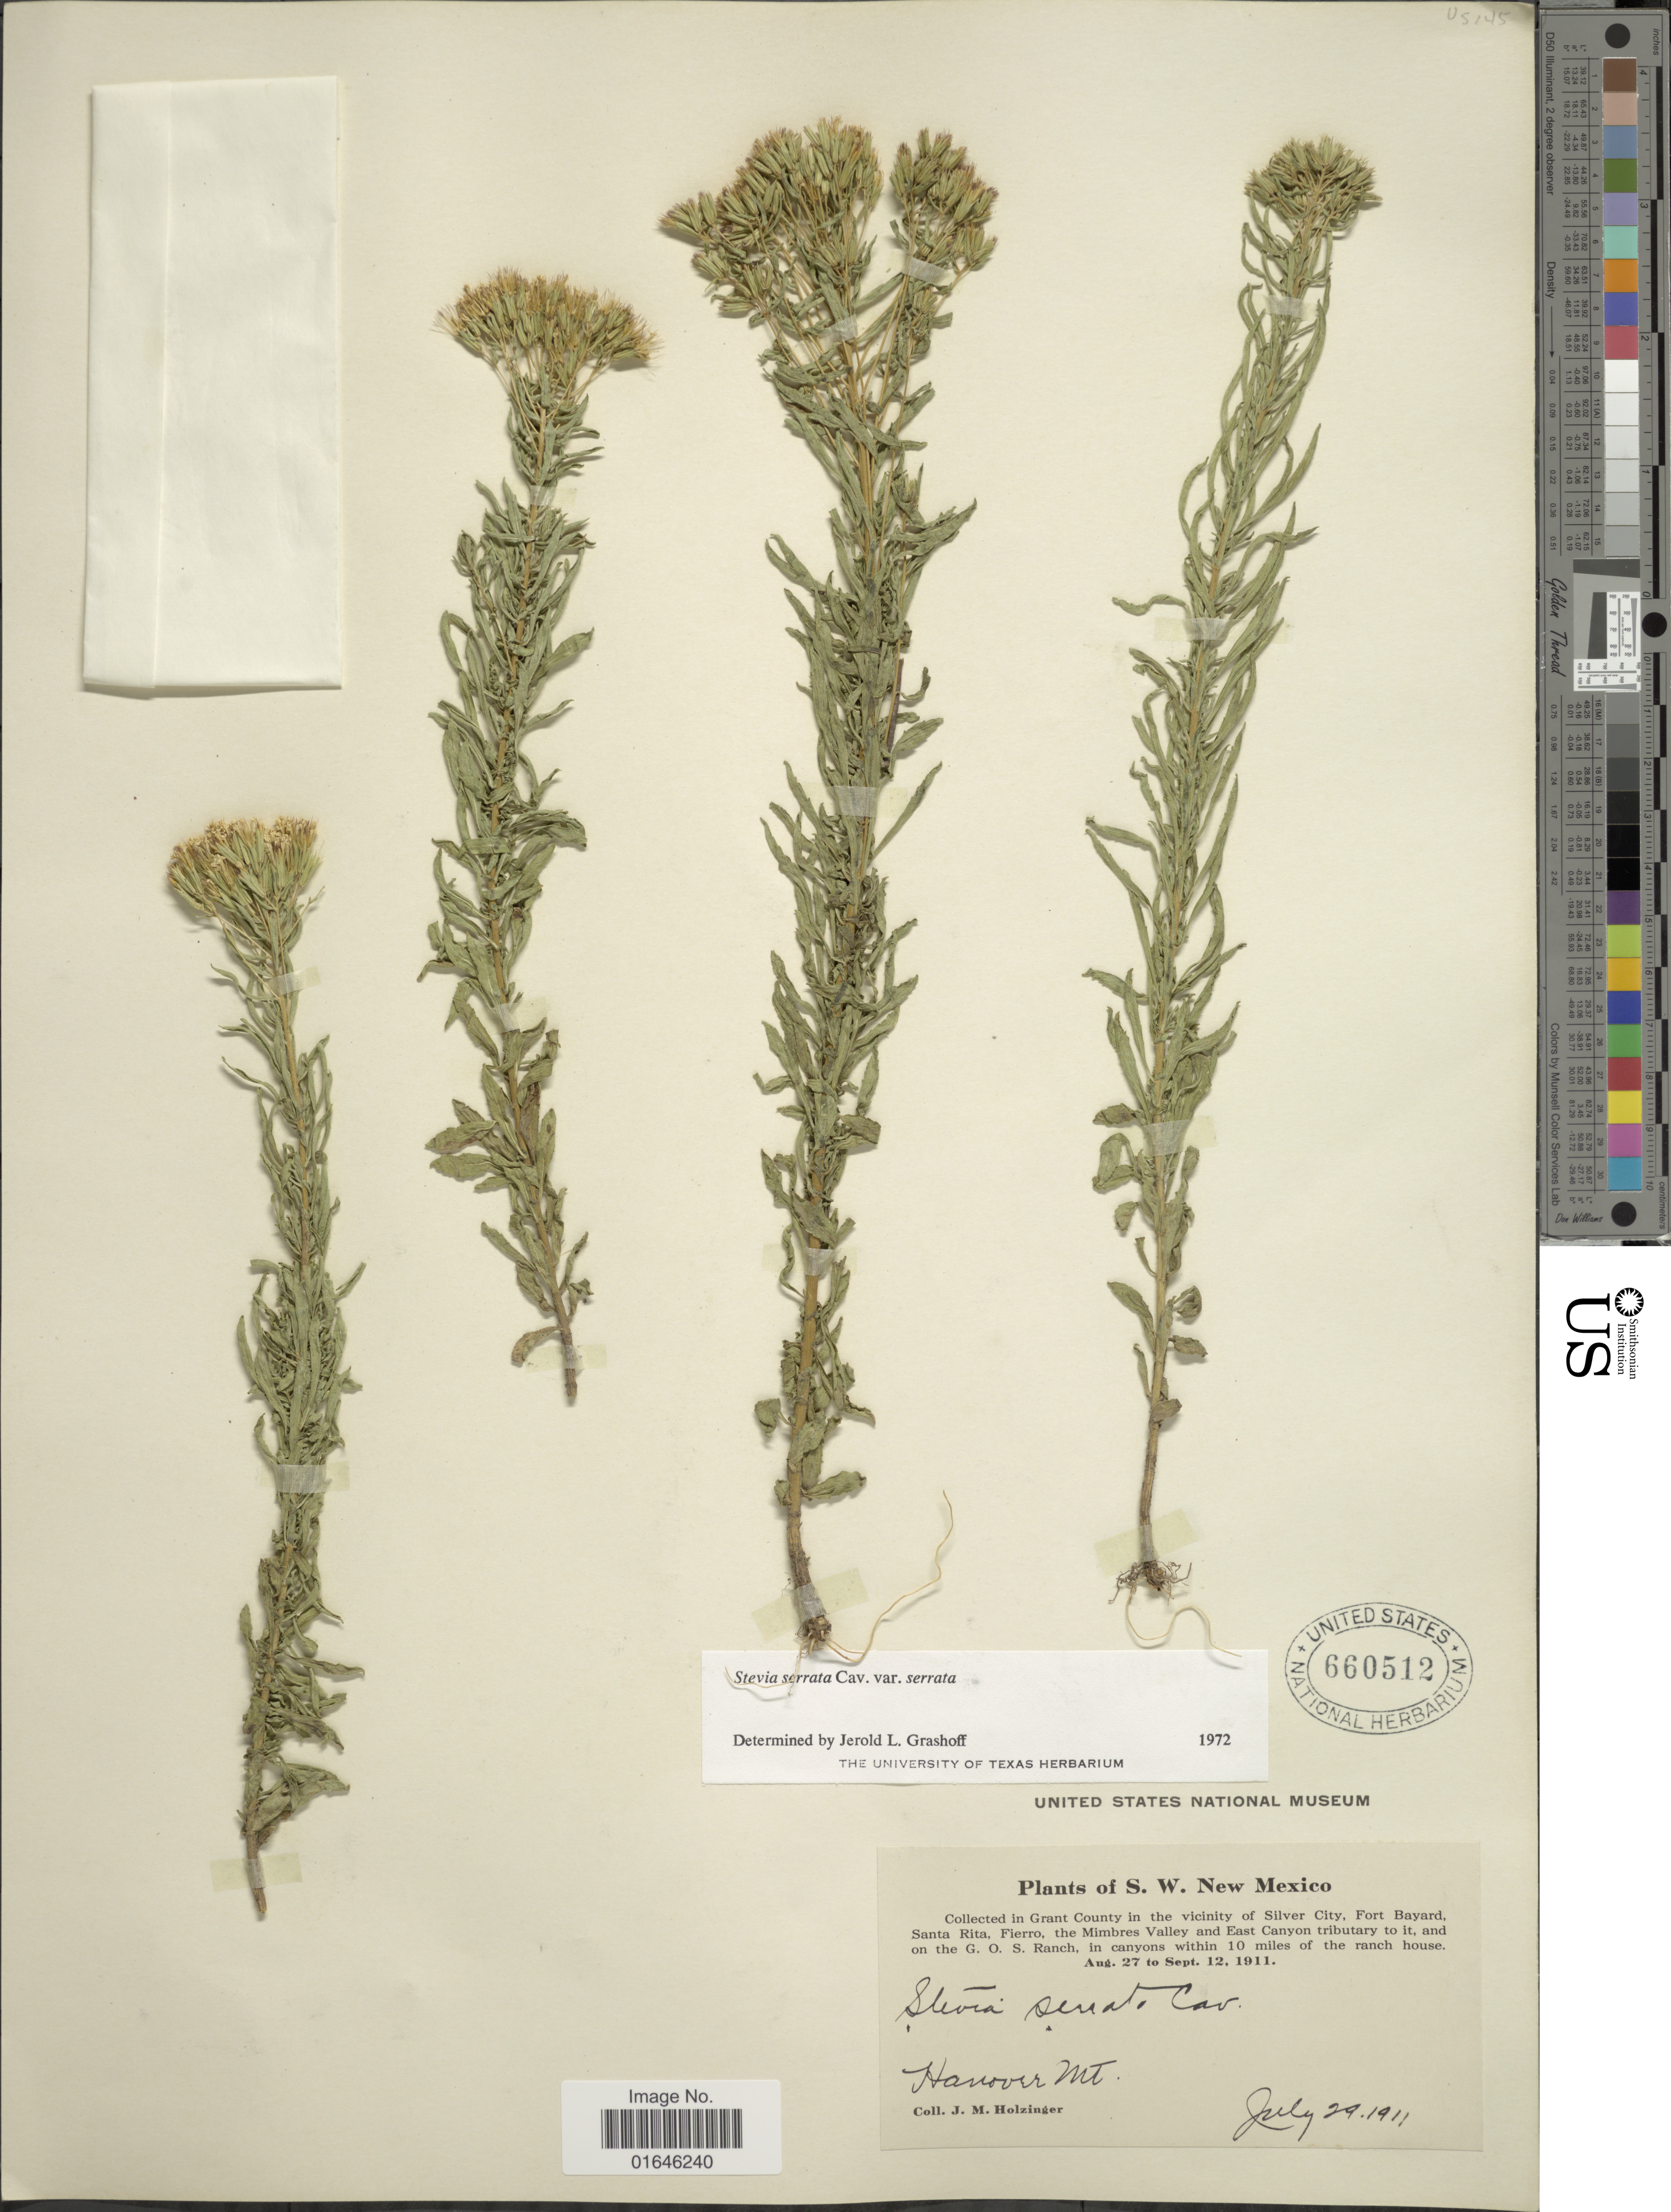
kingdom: Plantae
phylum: Tracheophyta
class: Magnoliopsida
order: Asterales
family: Asteraceae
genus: Stevia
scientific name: Stevia serrata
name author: Cav.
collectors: J. M. Holzinger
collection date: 1911-07-29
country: United States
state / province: New Mexico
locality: S.W. New Mexico, Grant County in the vicinity of Silver City, Fort Bayard, Santa Rita, Fierro, the Mimbres Valley and East Canyon tributary to it, and on the G.O.S. Ranch, in canyons within 10 miles of the ranch house, Hanover Mt.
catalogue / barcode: US 660512